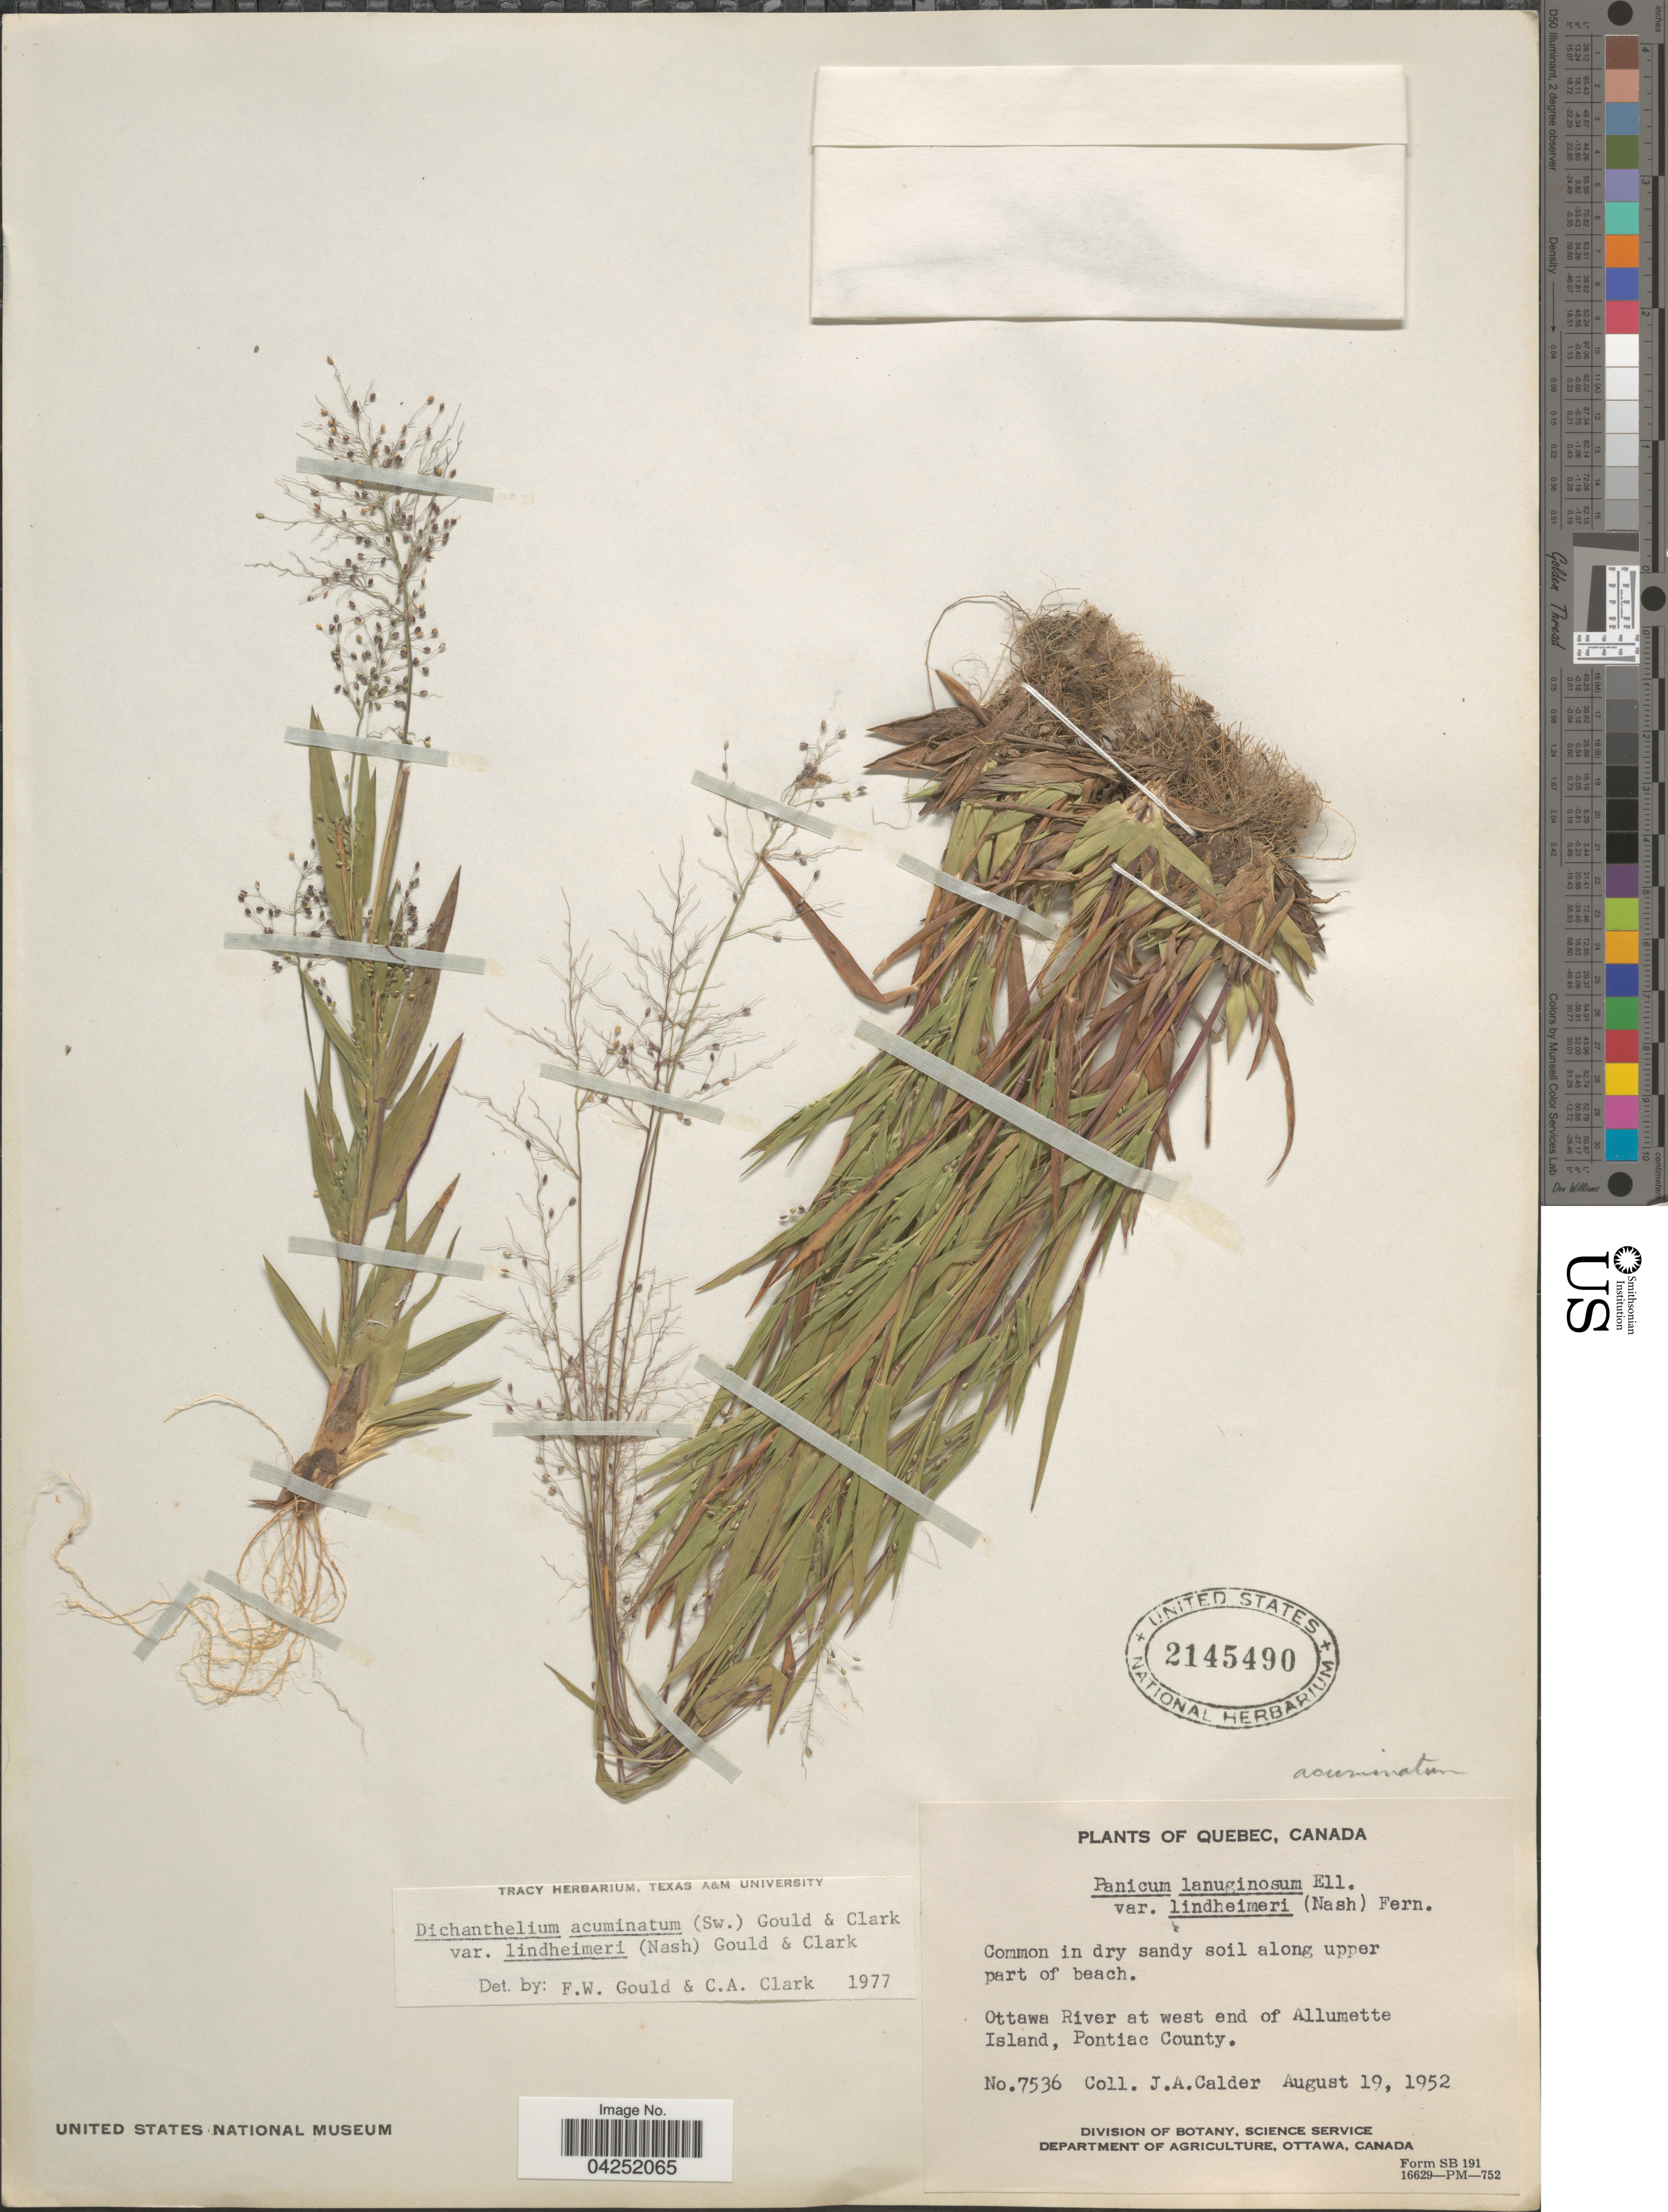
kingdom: Plantae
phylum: Tracheophyta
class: Liliopsida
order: Poales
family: Poaceae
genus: Dichanthelium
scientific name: Dichanthelium acuminatum var. lindheimeri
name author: (Nash) Gould & C.A. Clark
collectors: J. A. Calder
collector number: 7536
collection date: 1952-08-19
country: Canada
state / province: Quebec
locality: In dry sandy soil along upper part of beach. Ottawa River at west end of Allumette Island, Pontiac County.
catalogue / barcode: US 2145490